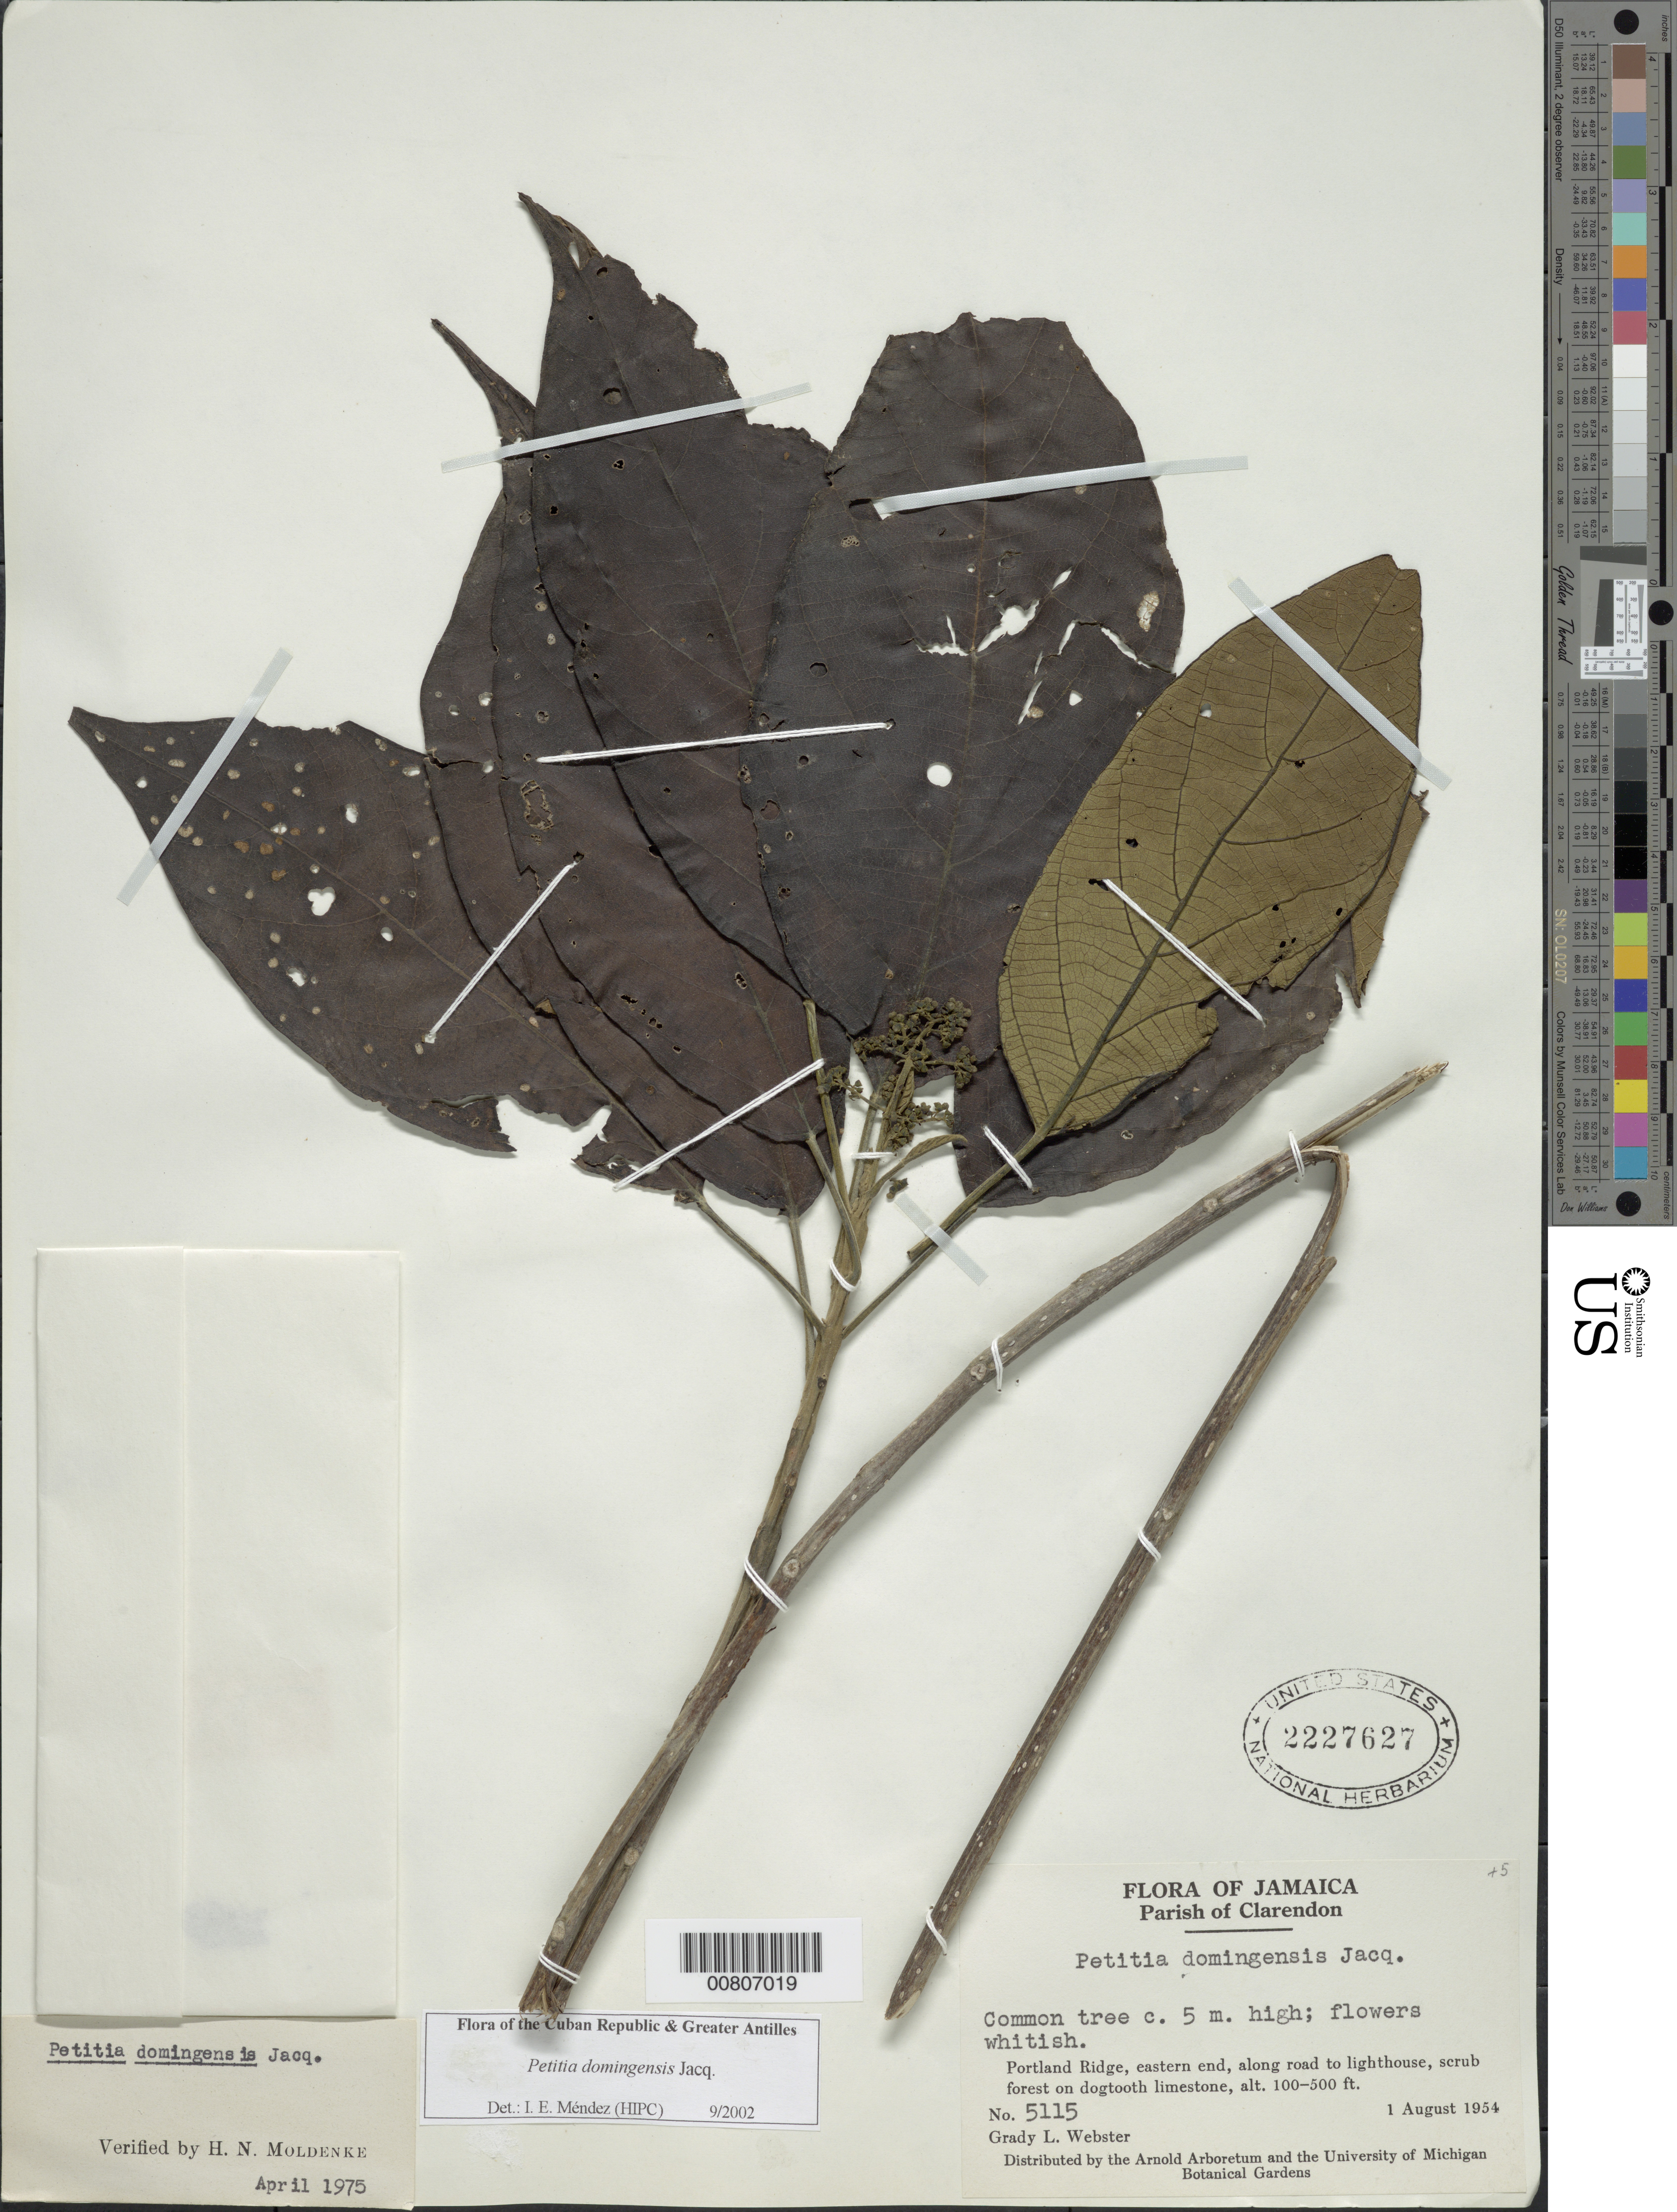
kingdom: Plantae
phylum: Tracheophyta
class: Magnoliopsida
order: Lamiales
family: Lamiaceae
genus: Petitia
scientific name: Petitia domingensis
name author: Jacq.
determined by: Méndez, Isidro E., (HIPC)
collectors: G. L. Webster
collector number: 5115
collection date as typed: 01 Aug 1954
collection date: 1954-08-01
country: Jamaica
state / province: Clarendon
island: Jamaica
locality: Portland Ridge, E end, road to lighthouse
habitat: Along road; scrub forest on dogtooth limestone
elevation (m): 30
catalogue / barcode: US 2227627